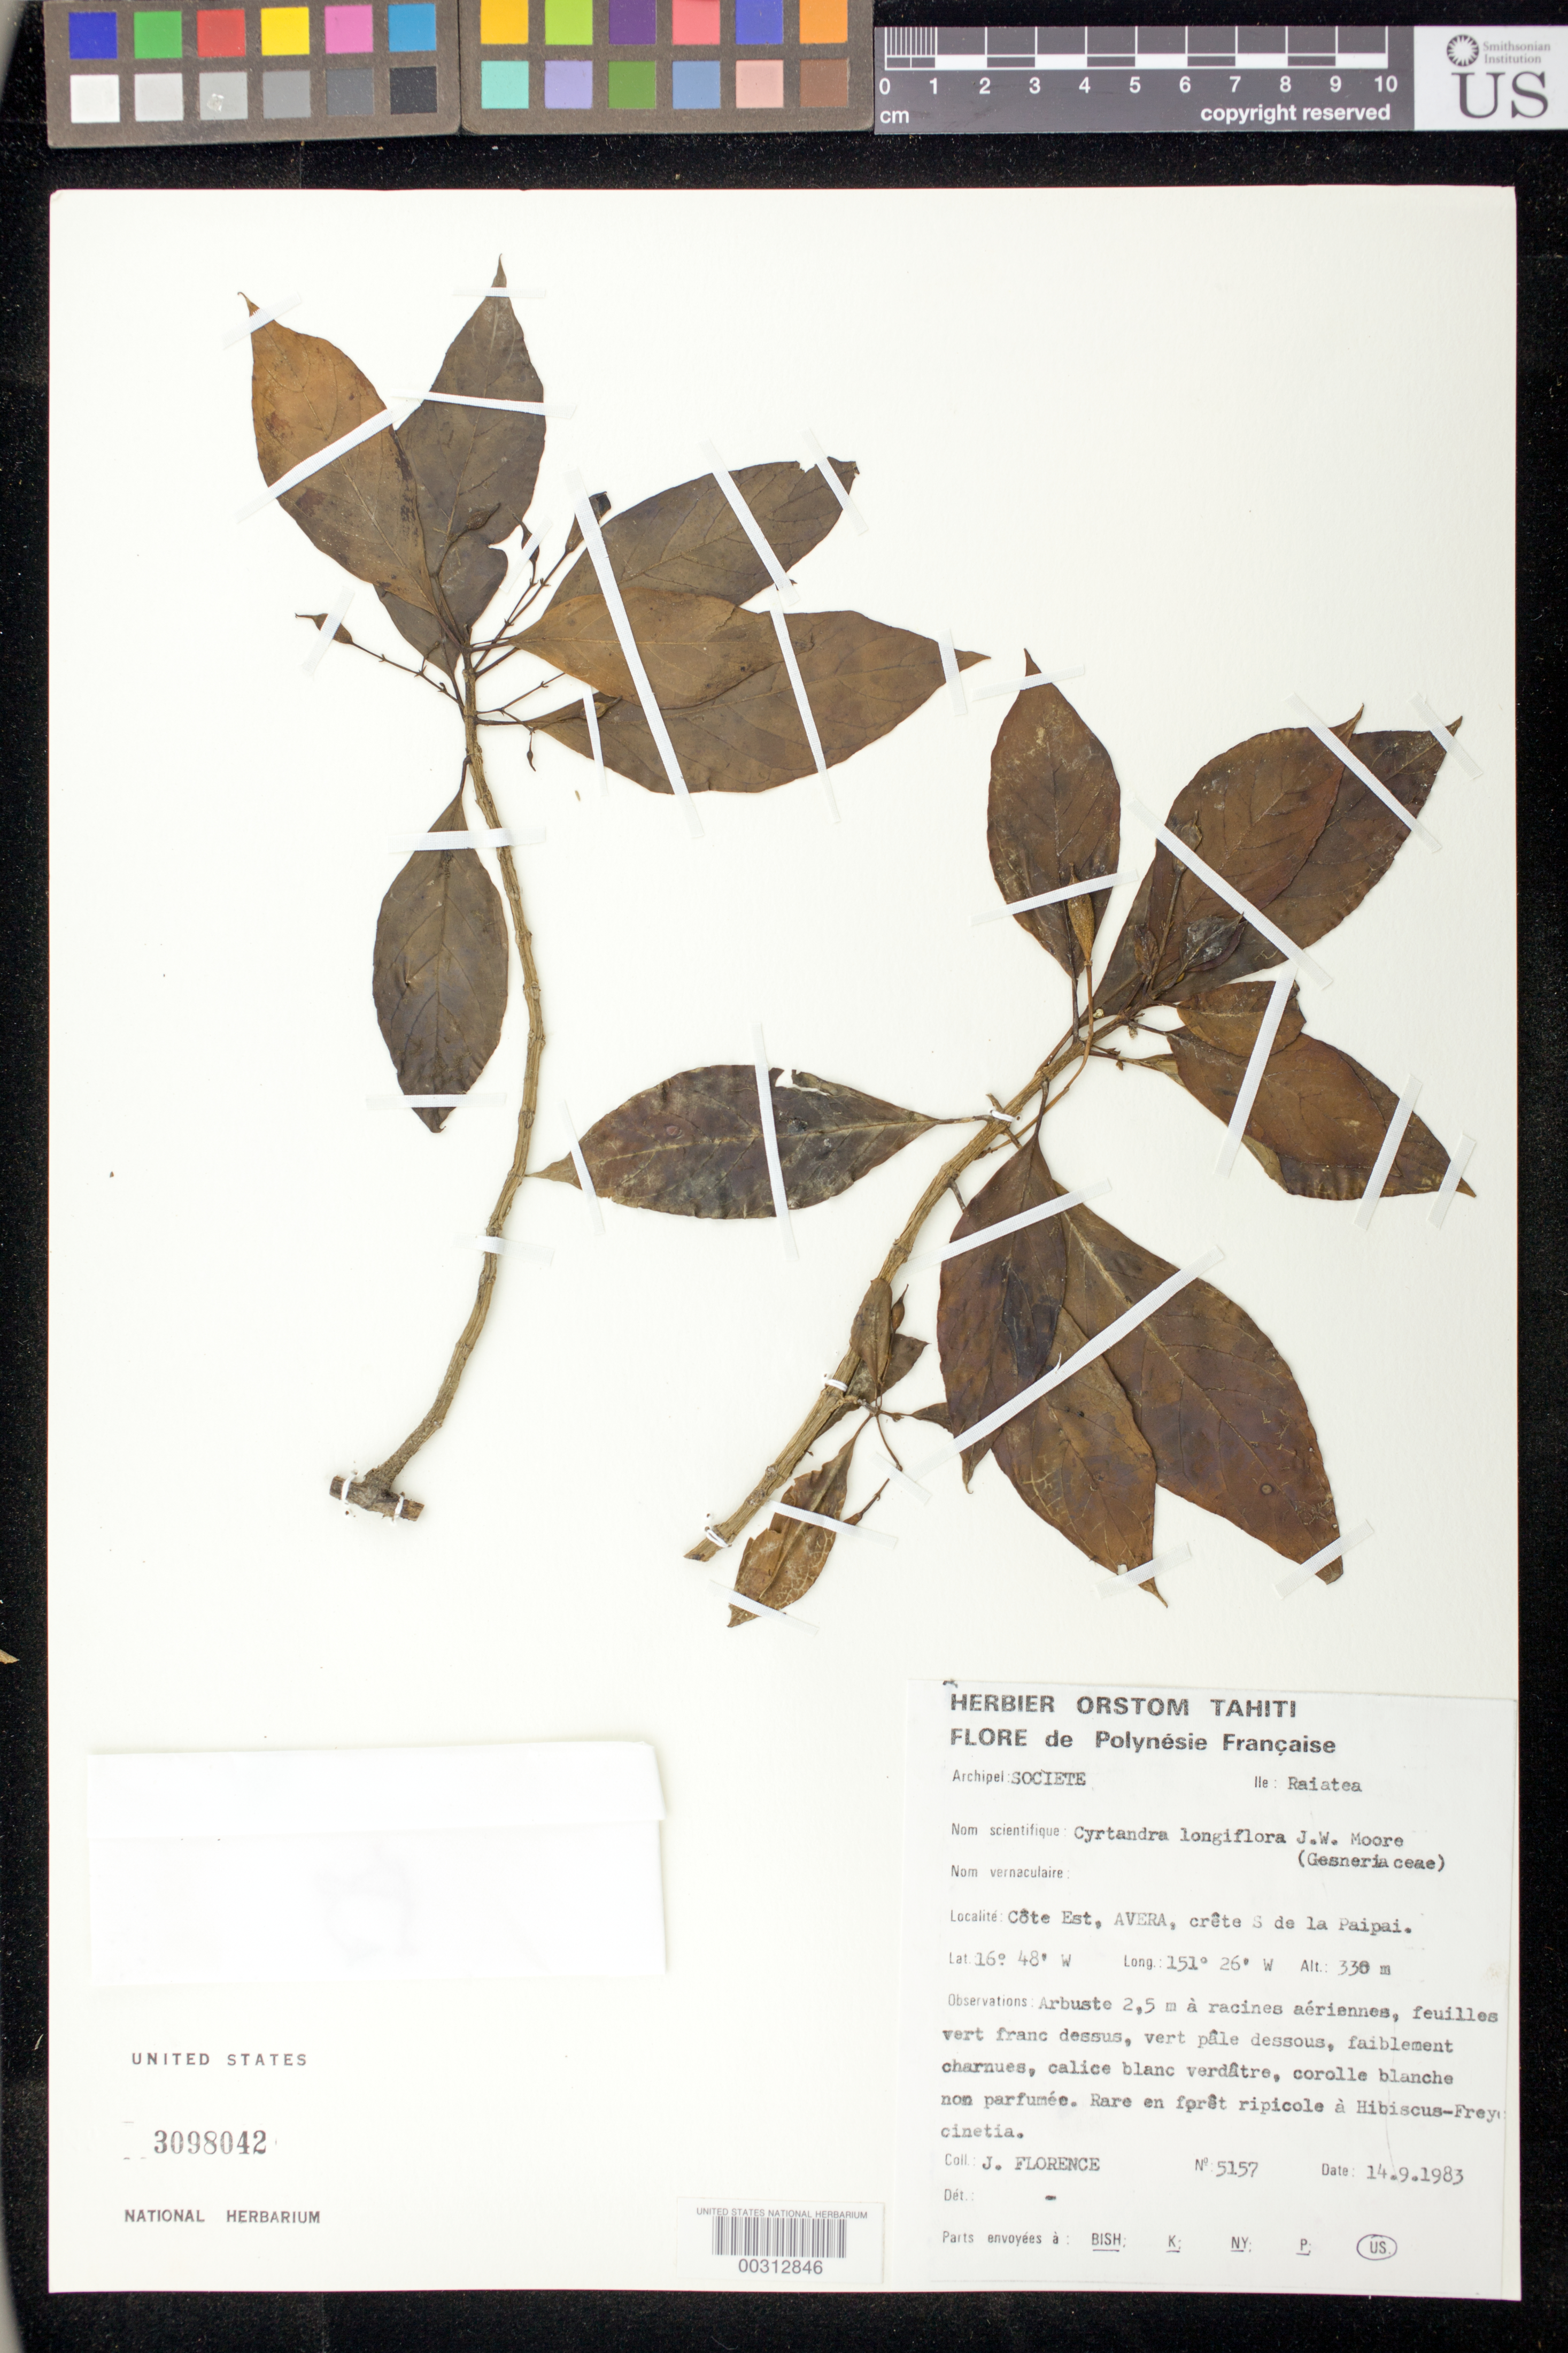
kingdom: Plantae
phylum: Tracheophyta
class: Magnoliopsida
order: Lamiales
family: Gesneriaceae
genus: Cyrtandra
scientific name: Cyrtandra longiflora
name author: J.W. Moore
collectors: J. Florence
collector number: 5157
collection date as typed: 14 Sep 1983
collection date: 1983-09-14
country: French Polynesia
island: Tahiti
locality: Avera, cote est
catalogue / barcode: US 3098042